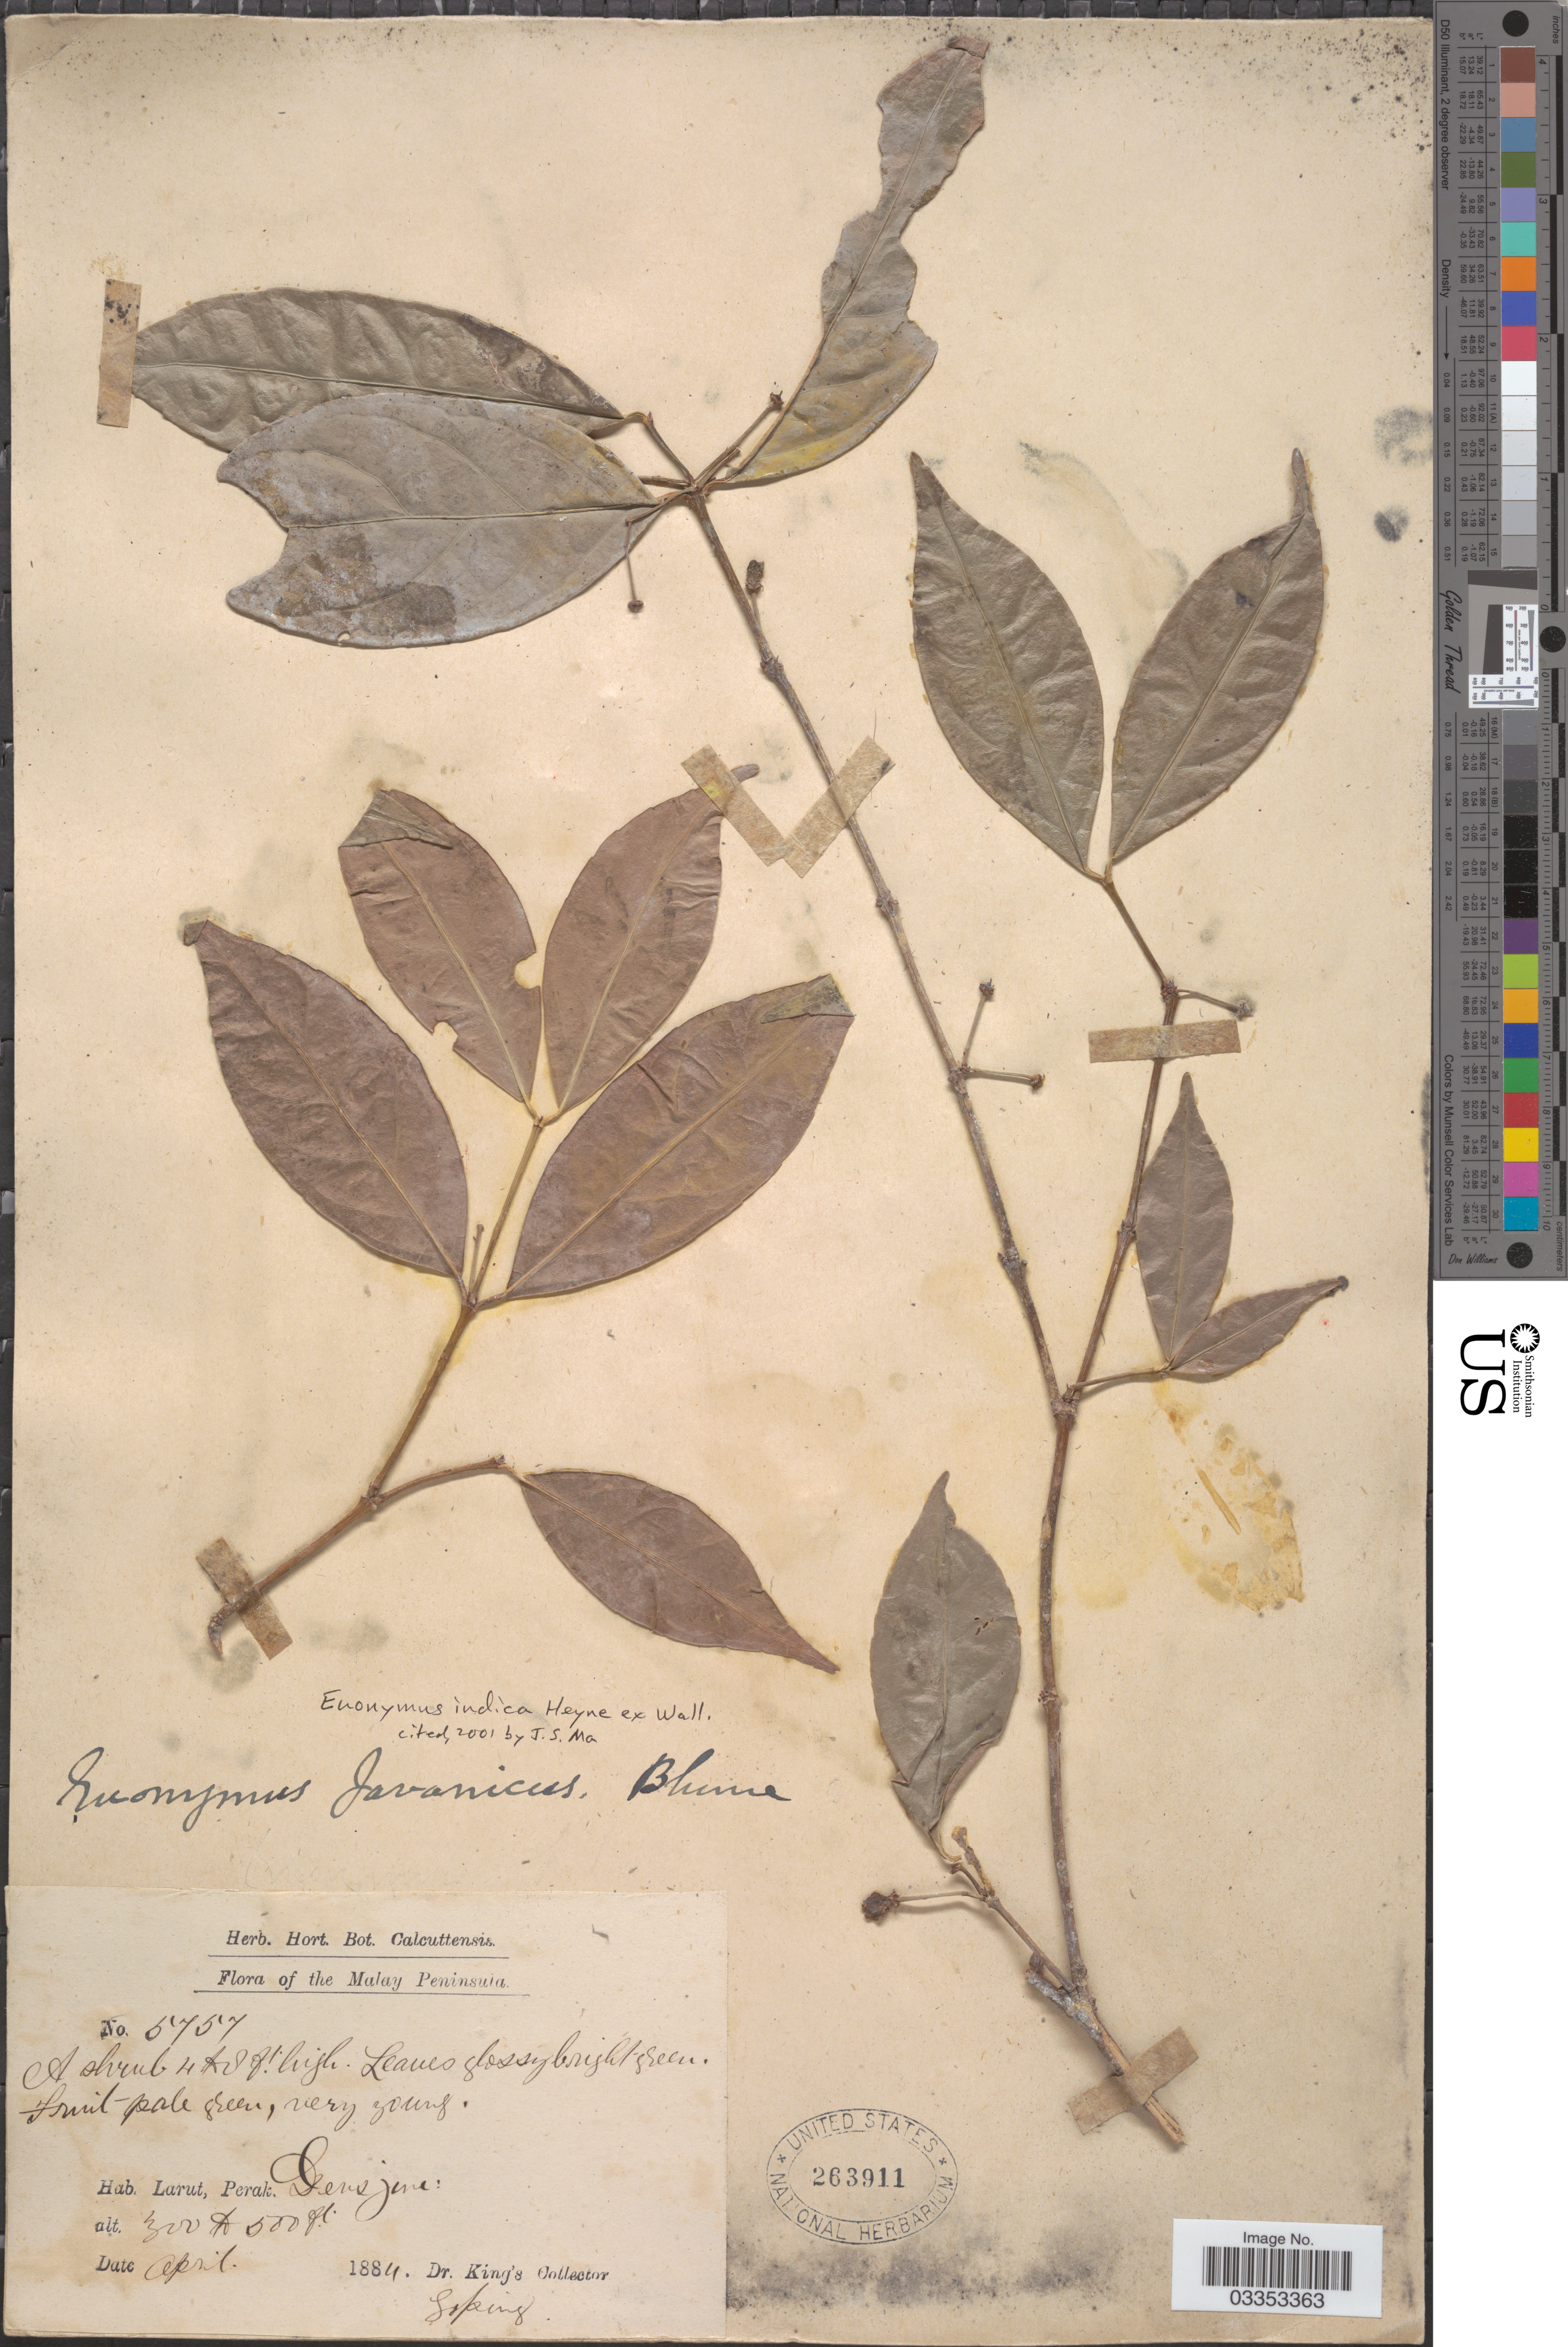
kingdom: Plantae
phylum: Tracheophyta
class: Magnoliopsida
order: Celastrales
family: Celastraceae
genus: Euonymus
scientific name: Euonymus indicus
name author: B. Heyne ex Wall.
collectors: Dr. King's collector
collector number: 5757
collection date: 1884-04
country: Malaysia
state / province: Perak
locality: Malay Peninsula. Larut, Perak. Dense jun. Goping.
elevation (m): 91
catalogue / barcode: US 263911